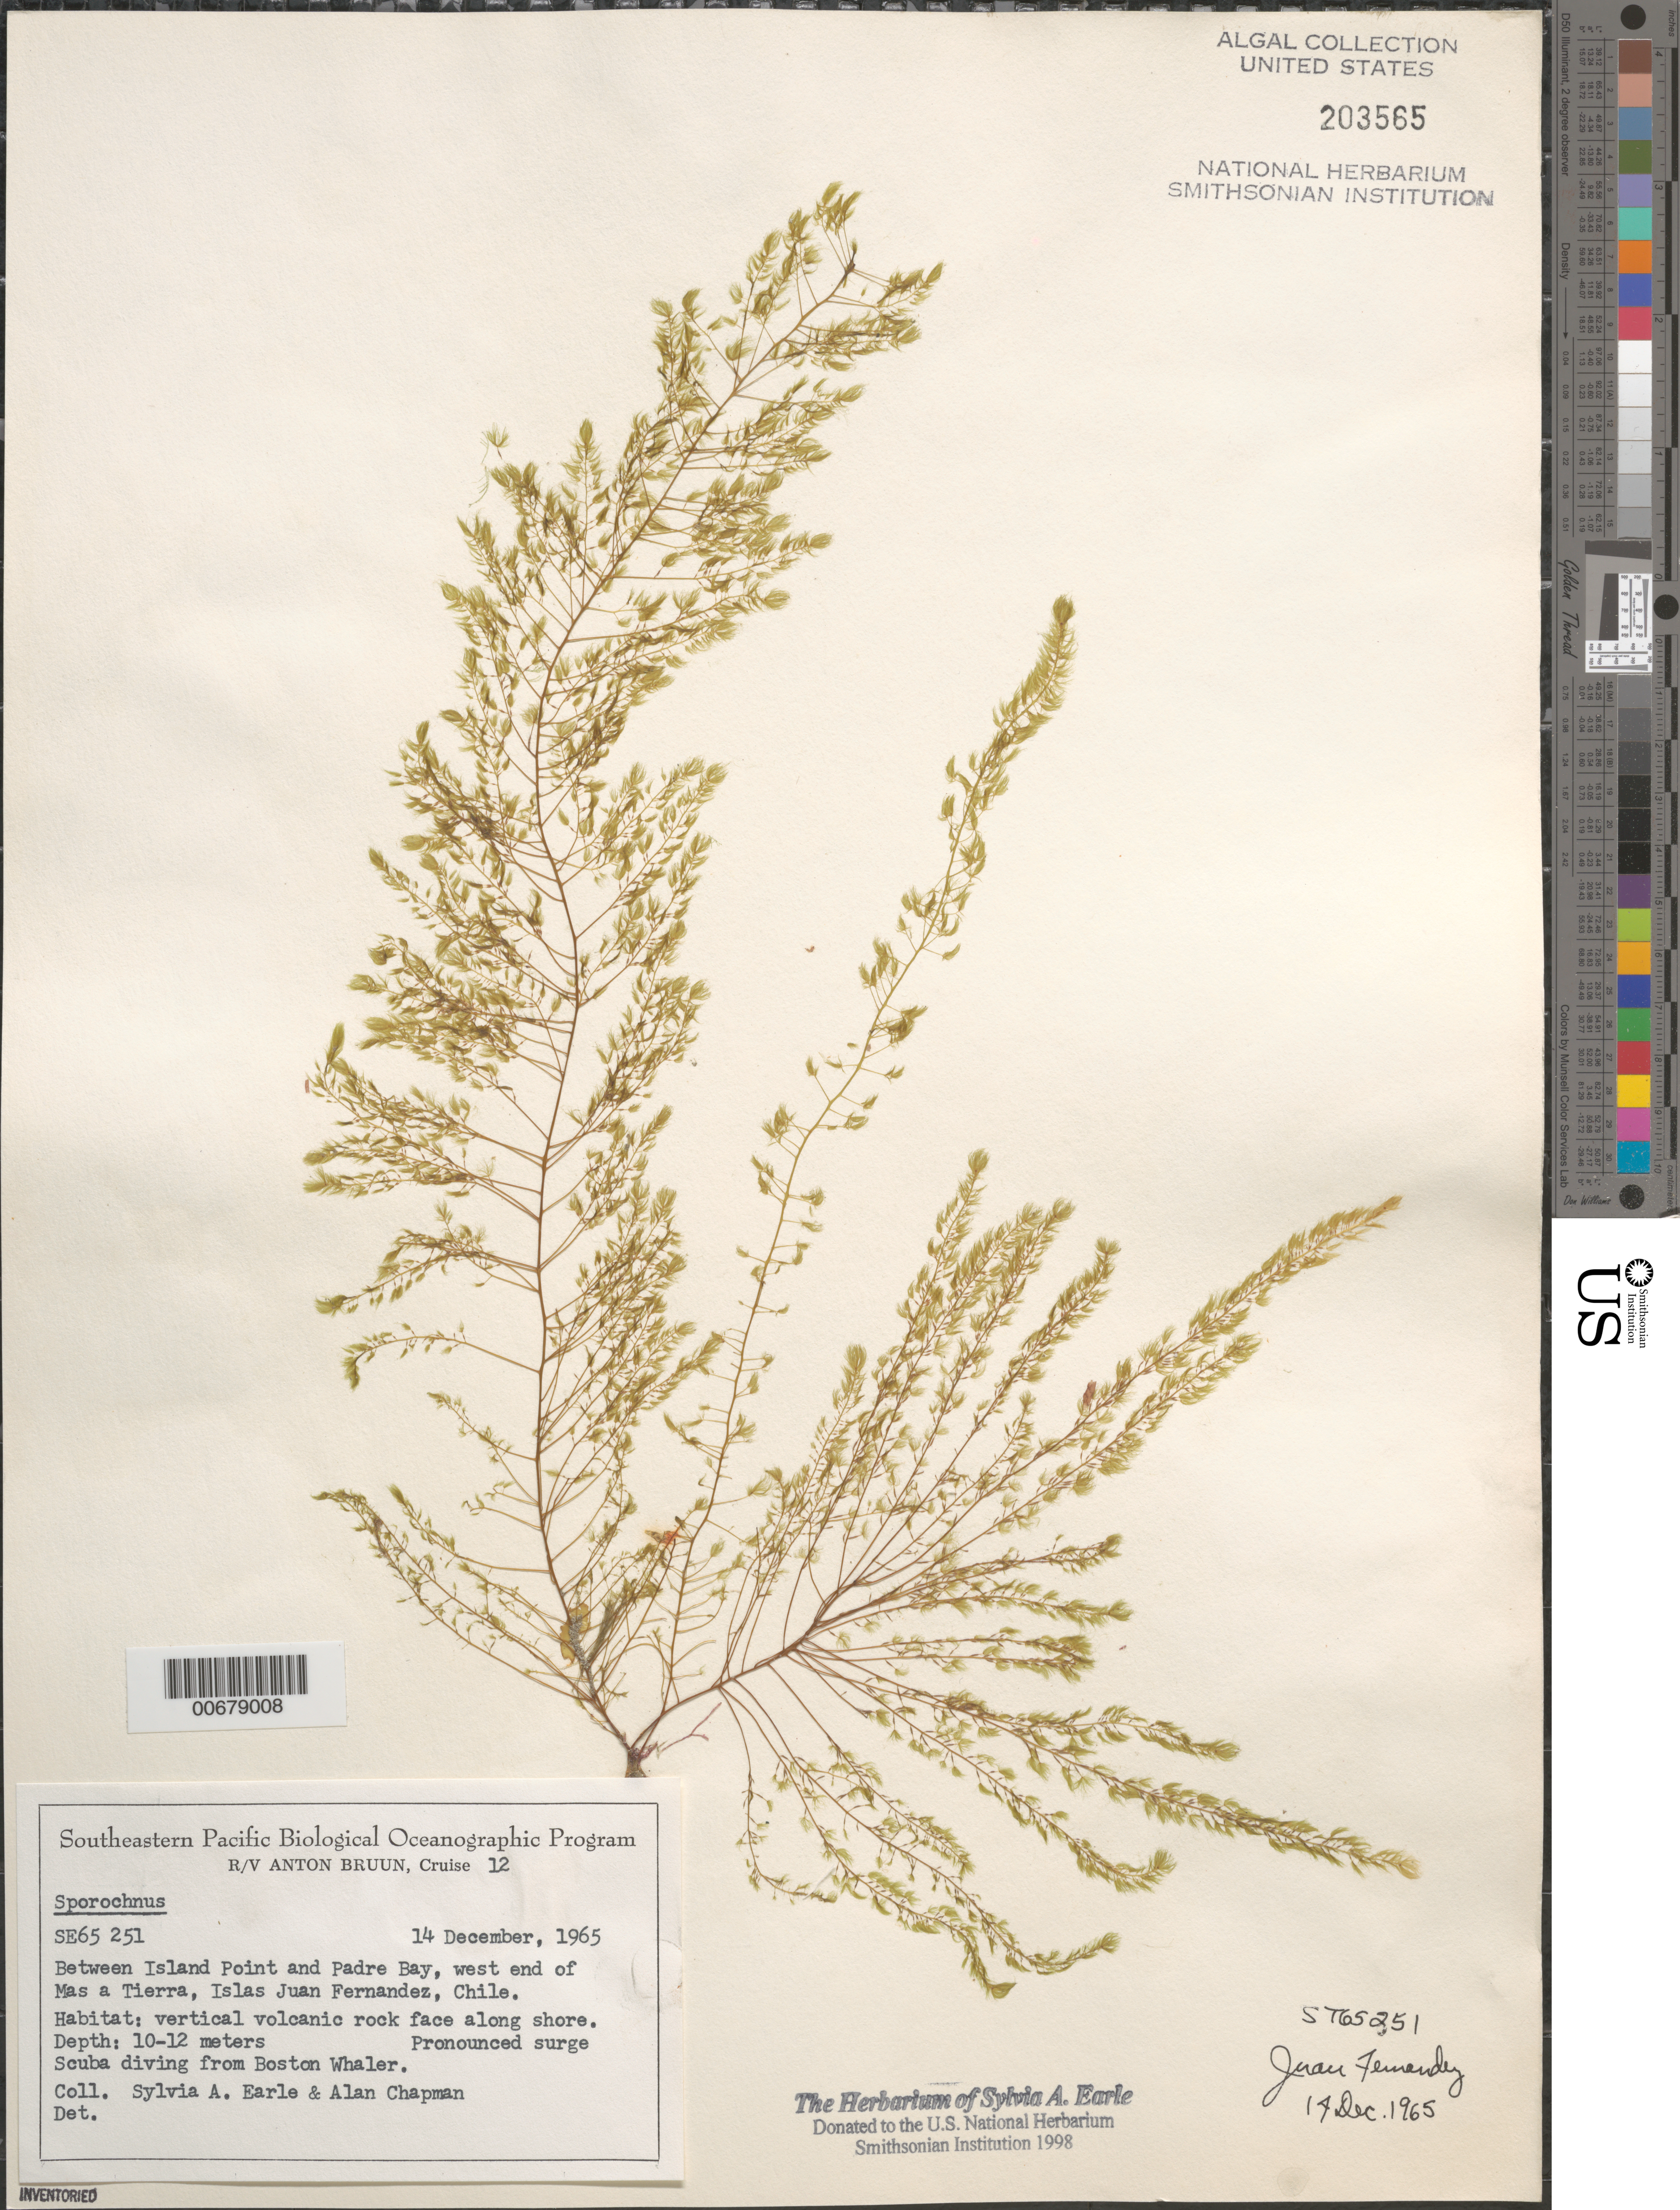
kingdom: Chromista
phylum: Ochrophyta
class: Phaeophyceae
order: Sporochnales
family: Sporochnaceae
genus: Sporochnus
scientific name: Sporochnus sp.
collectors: S. A. Earle & A. Chapman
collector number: SE 65251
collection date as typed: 14 Dec 1965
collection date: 1965-12-14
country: Chile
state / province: Valparaíso (V)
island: Isla Más a Tierra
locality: Between Island Point and Padre Bay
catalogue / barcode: US 203565